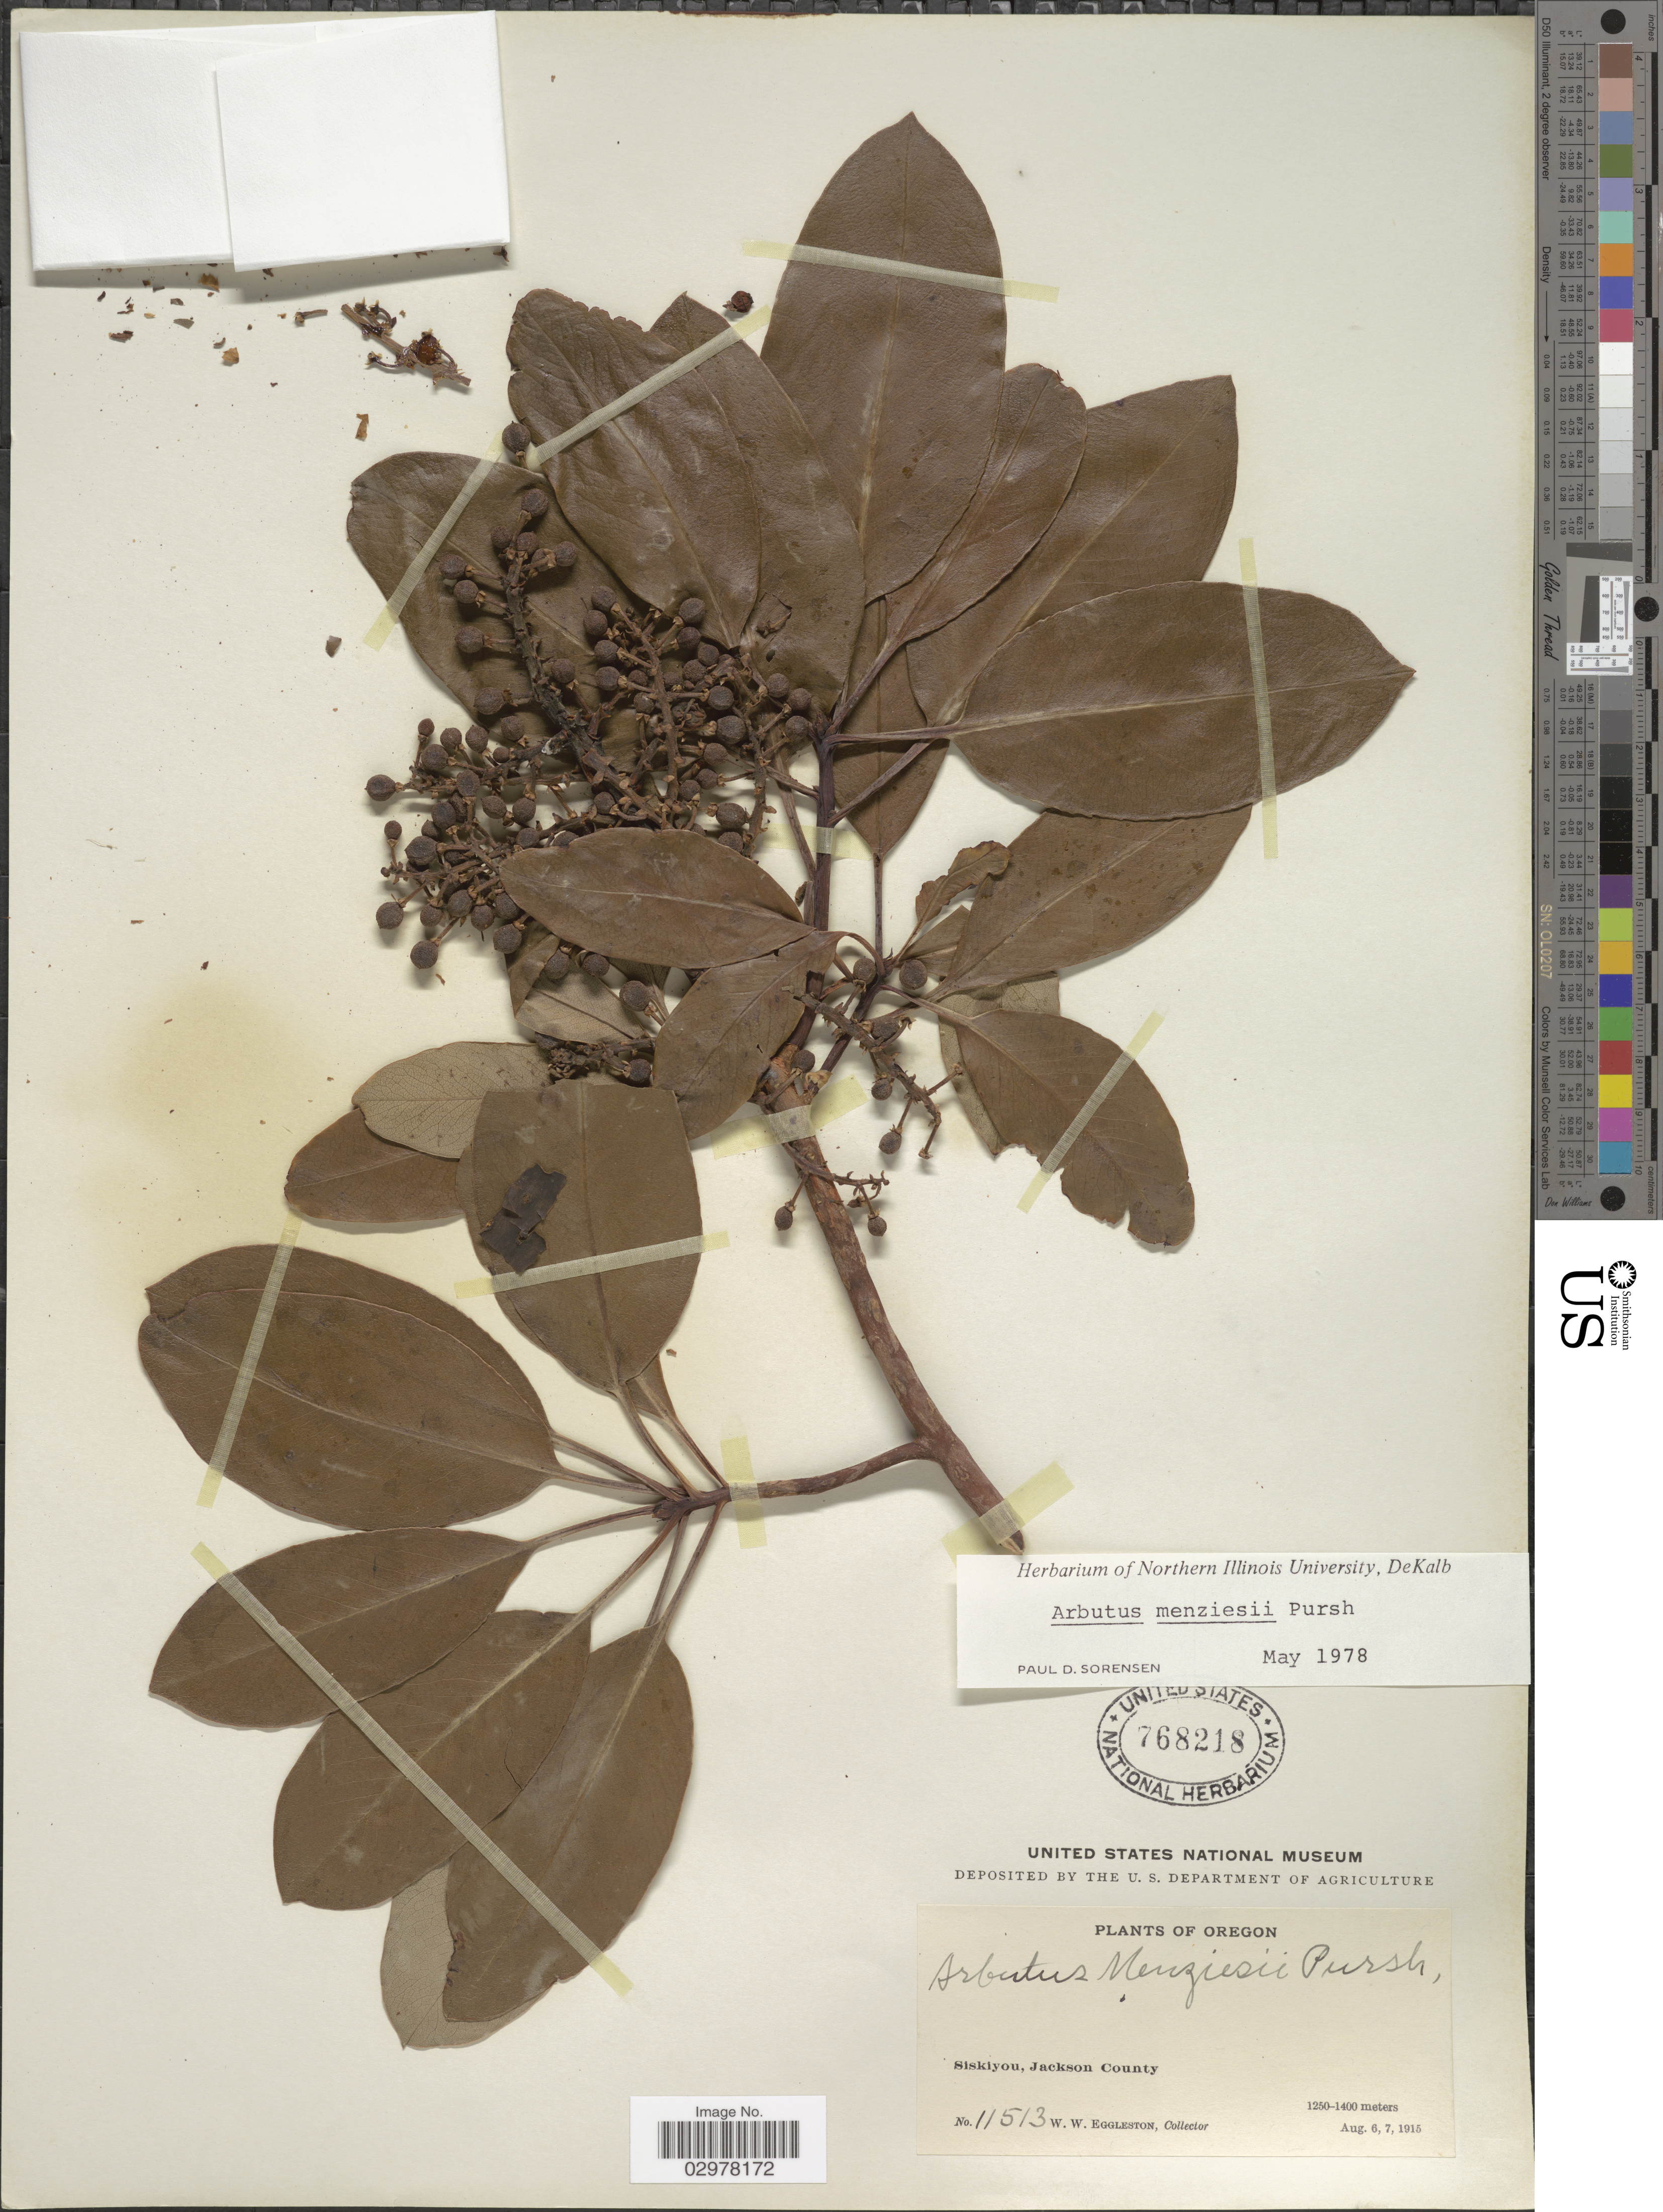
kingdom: Plantae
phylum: Tracheophyta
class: Magnoliopsida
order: Ericales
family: Ericaceae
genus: Arbutus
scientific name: Arbutus menziesii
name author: Pursh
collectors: W. W. Eggleston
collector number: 11513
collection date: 1915-08-06/1915-08-07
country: United States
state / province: Oregon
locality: Siskiyou, Jackson County.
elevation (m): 1250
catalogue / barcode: US 768218